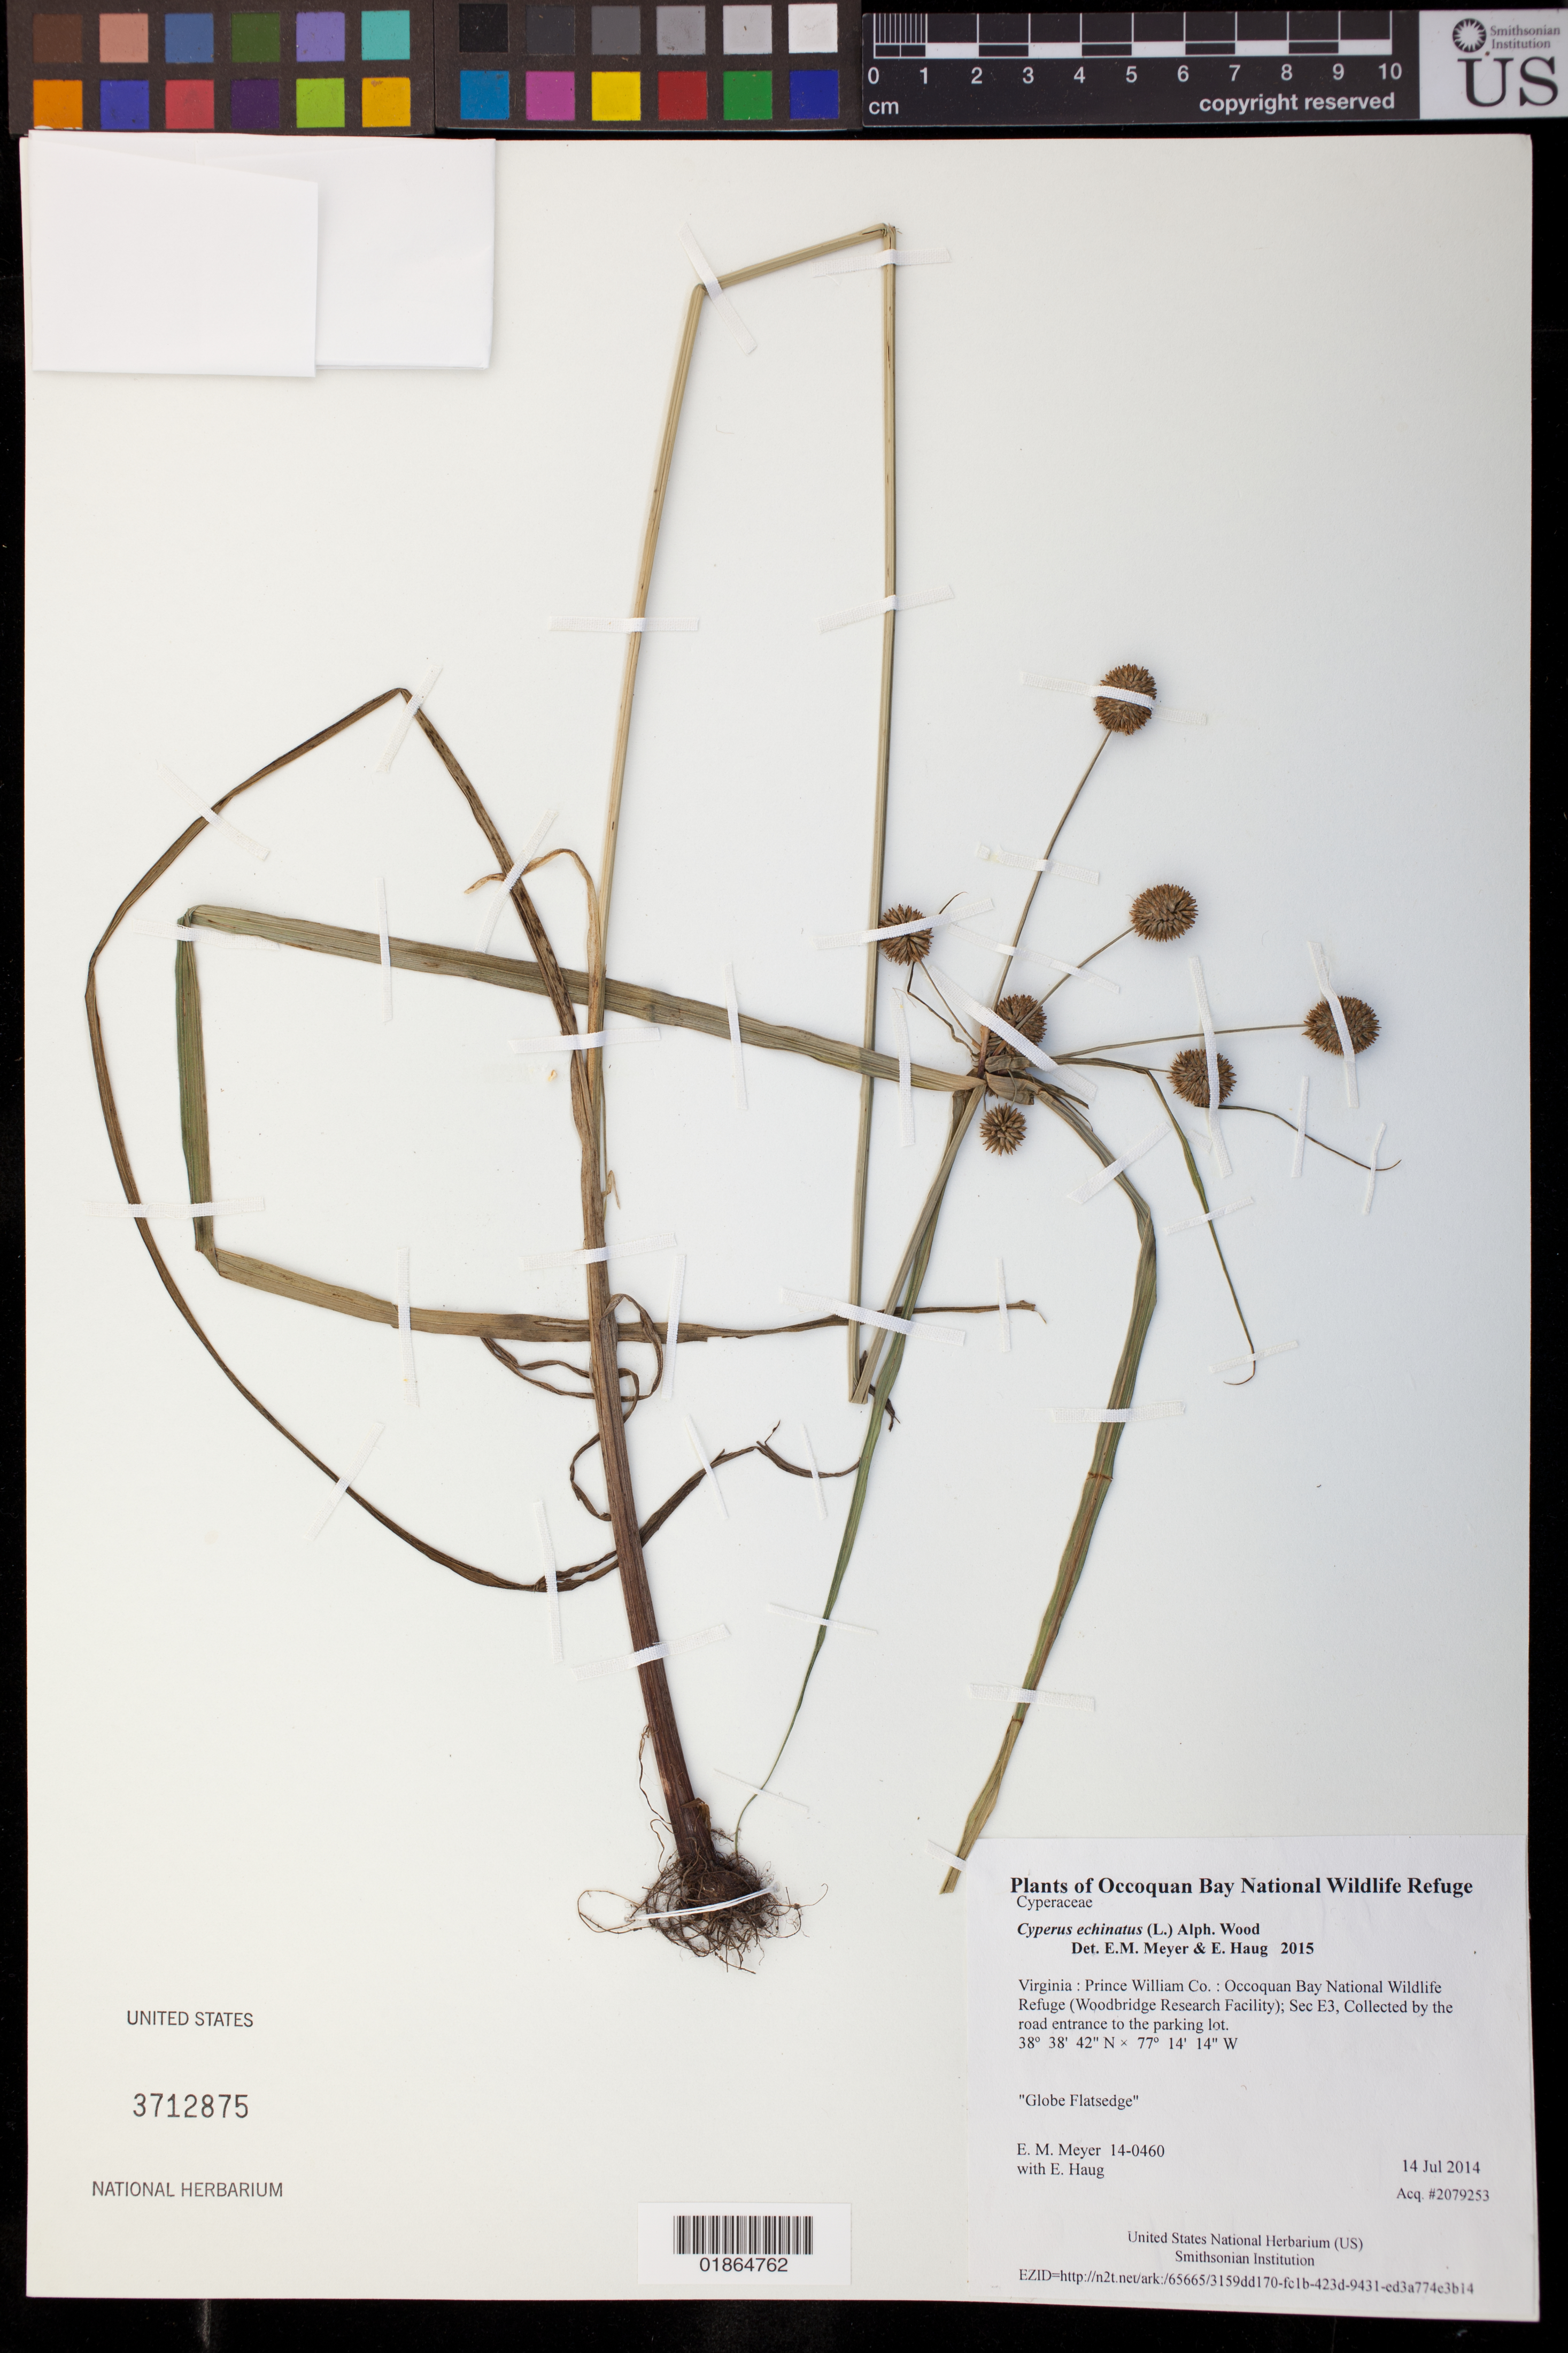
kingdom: Plantae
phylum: Tracheophyta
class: Liliopsida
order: Poales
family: Cyperaceae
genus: Cyperus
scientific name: Cyperus echinatus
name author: (L.) Alph. Wood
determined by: Meyer, E. M.; Haug, E.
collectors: E. M. Meyer & E. Haug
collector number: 14-0460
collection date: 2014-07-14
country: United States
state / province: Virginia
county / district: Prince William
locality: Occoquan Bay National Wildlife Refuge (Woodbridge Research Facility); Sec E3, Collected by the road entrance to the parking lot.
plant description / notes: Globe Flatsedge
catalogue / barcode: US 3712875